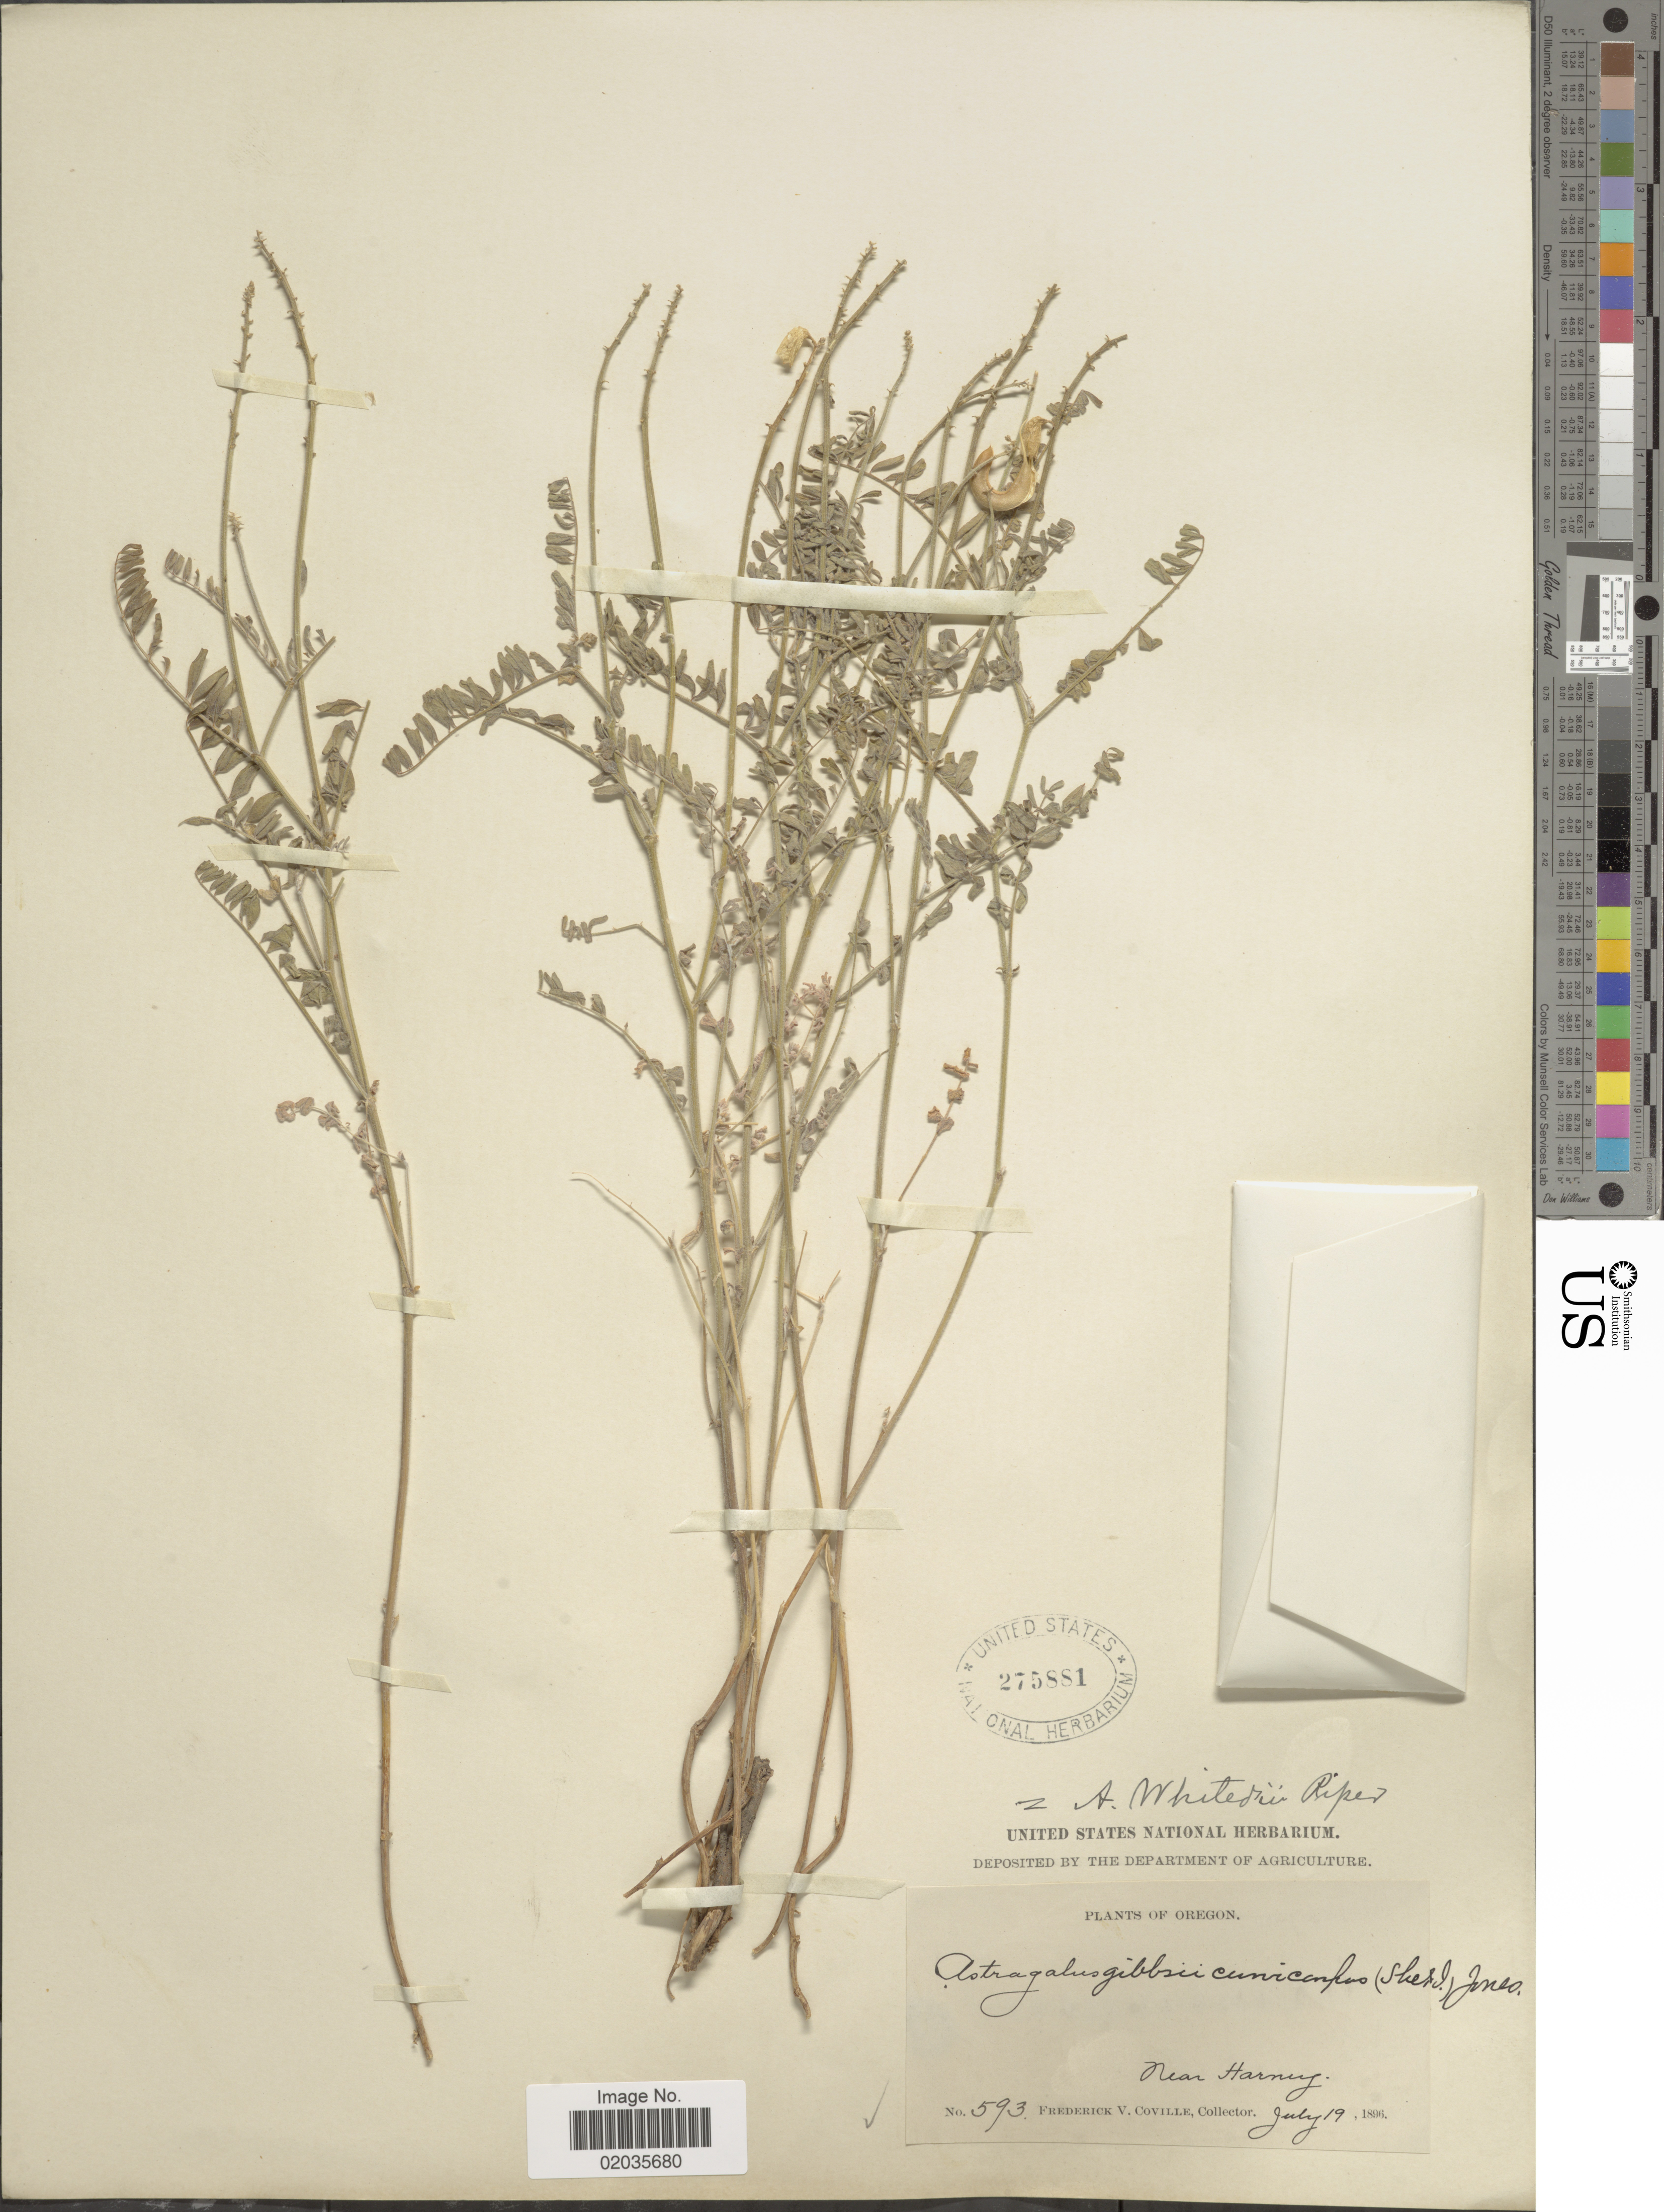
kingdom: Plantae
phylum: Tracheophyta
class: Magnoliopsida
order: Fabales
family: Fabaceae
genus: Astragalus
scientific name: Astragalus whitedii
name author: Piper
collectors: F. V. Coville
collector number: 593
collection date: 1896-07-19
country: United States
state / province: Oregon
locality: Near Harney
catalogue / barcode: US 275881